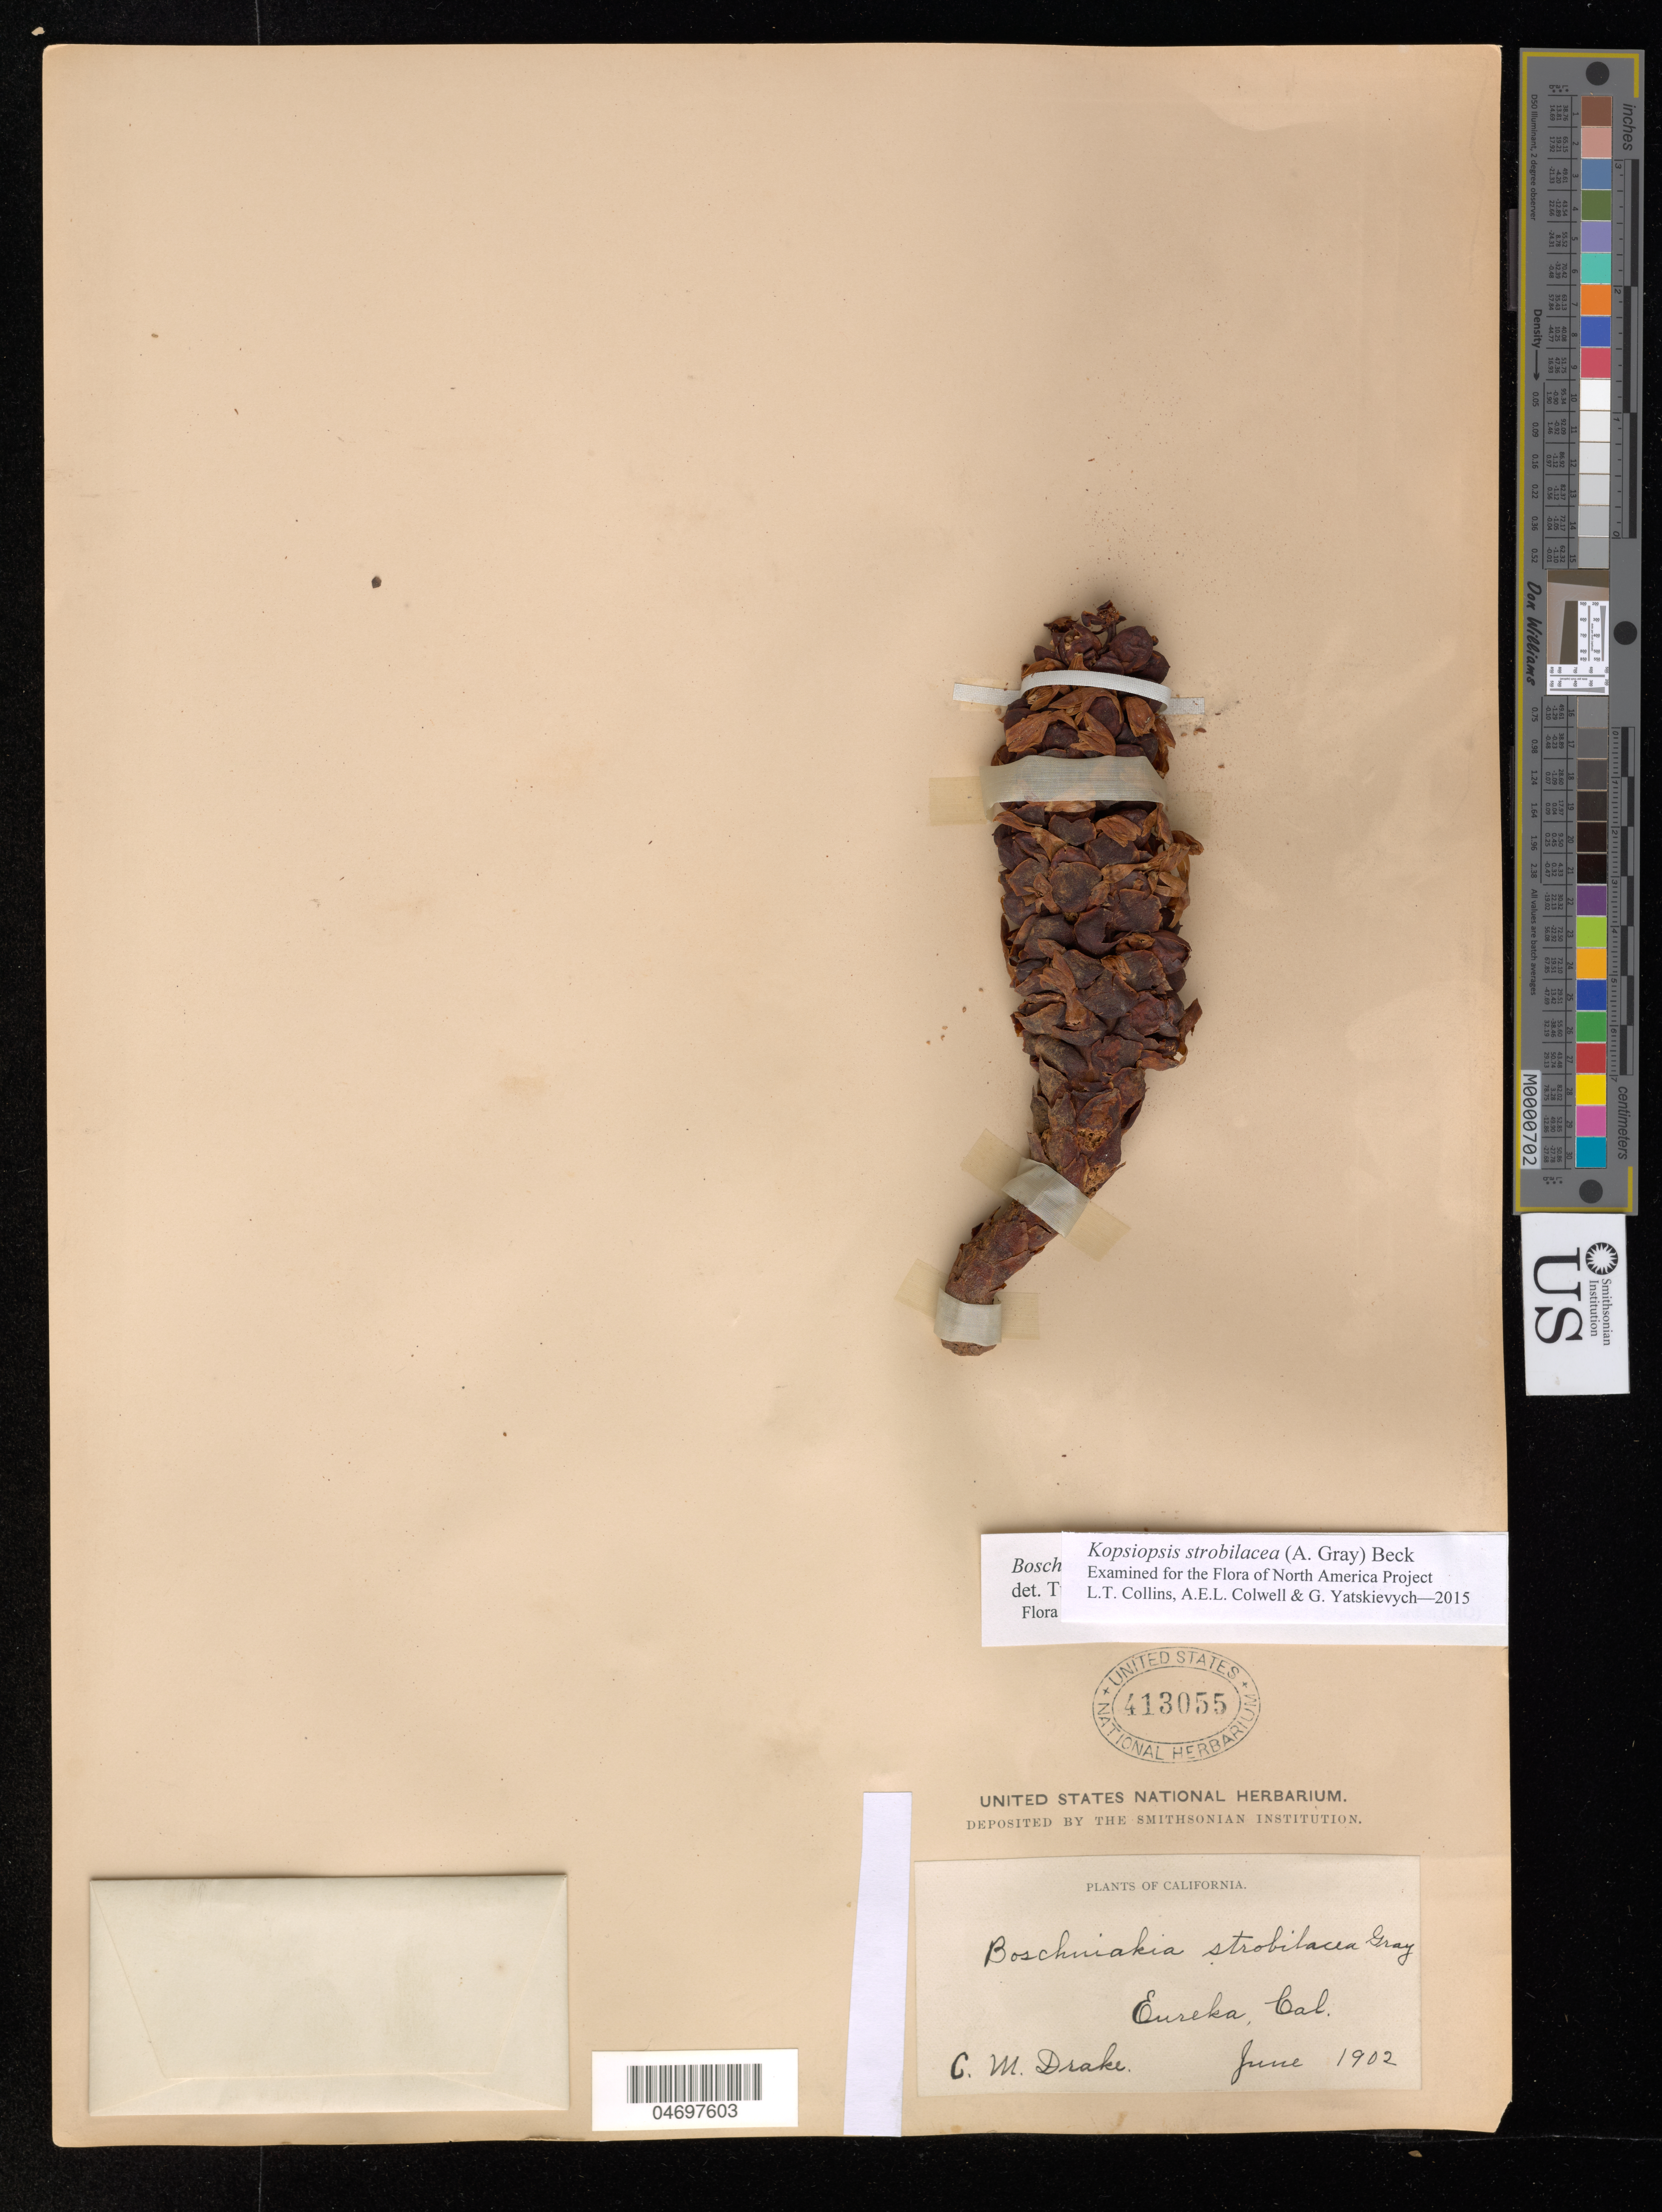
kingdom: Plantae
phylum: Tracheophyta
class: Magnoliopsida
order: Lamiales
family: Orobanchaceae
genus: Kopsiopsis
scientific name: Kopsiopsis strobilacea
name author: (A. Gray) Beck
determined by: Collins, L. T.; Colwell, A. E.; Yatskievych, G. A.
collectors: C. Drake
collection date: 1902-06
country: United States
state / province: California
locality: Eureka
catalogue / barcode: US 413055